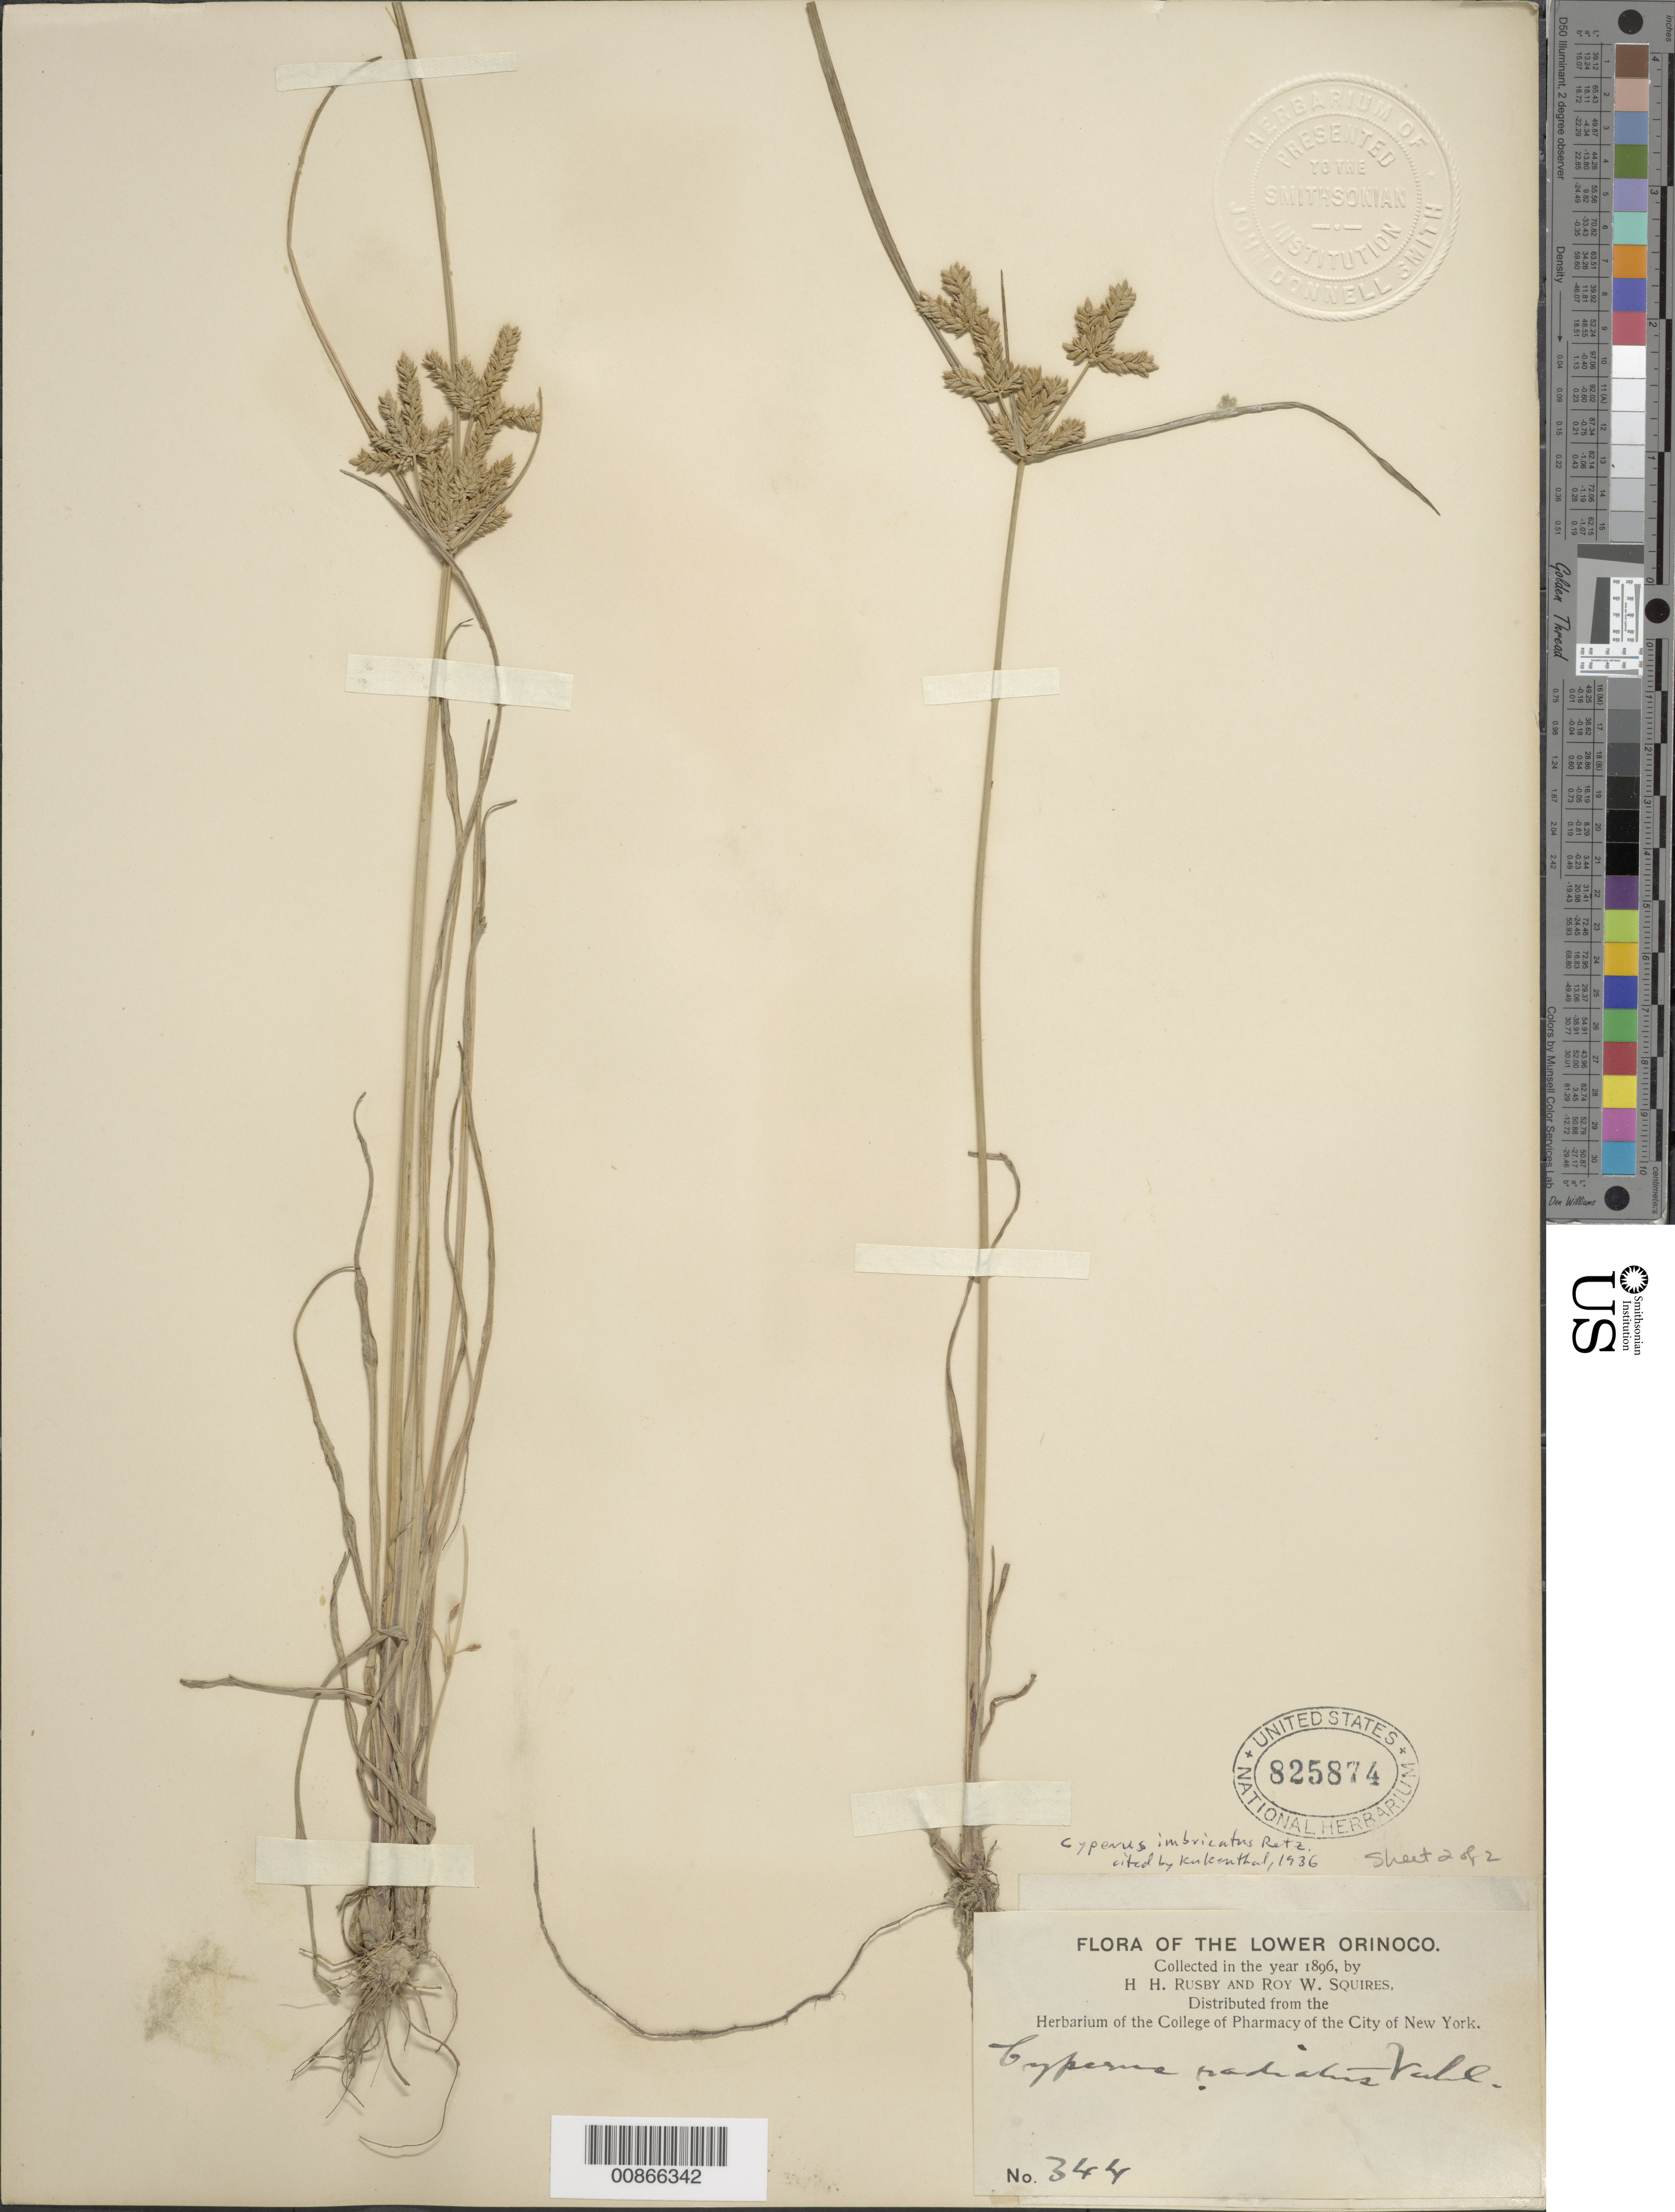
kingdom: Plantae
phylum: Tracheophyta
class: Liliopsida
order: Poales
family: Cyperaceae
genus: Cyperus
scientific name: Cyperus imbricatus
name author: Retz.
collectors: H. H. Rusby & R. Squires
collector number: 344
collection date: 1896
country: Venezuela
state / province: Amazonas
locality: Lower Orinoco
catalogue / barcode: US 825874